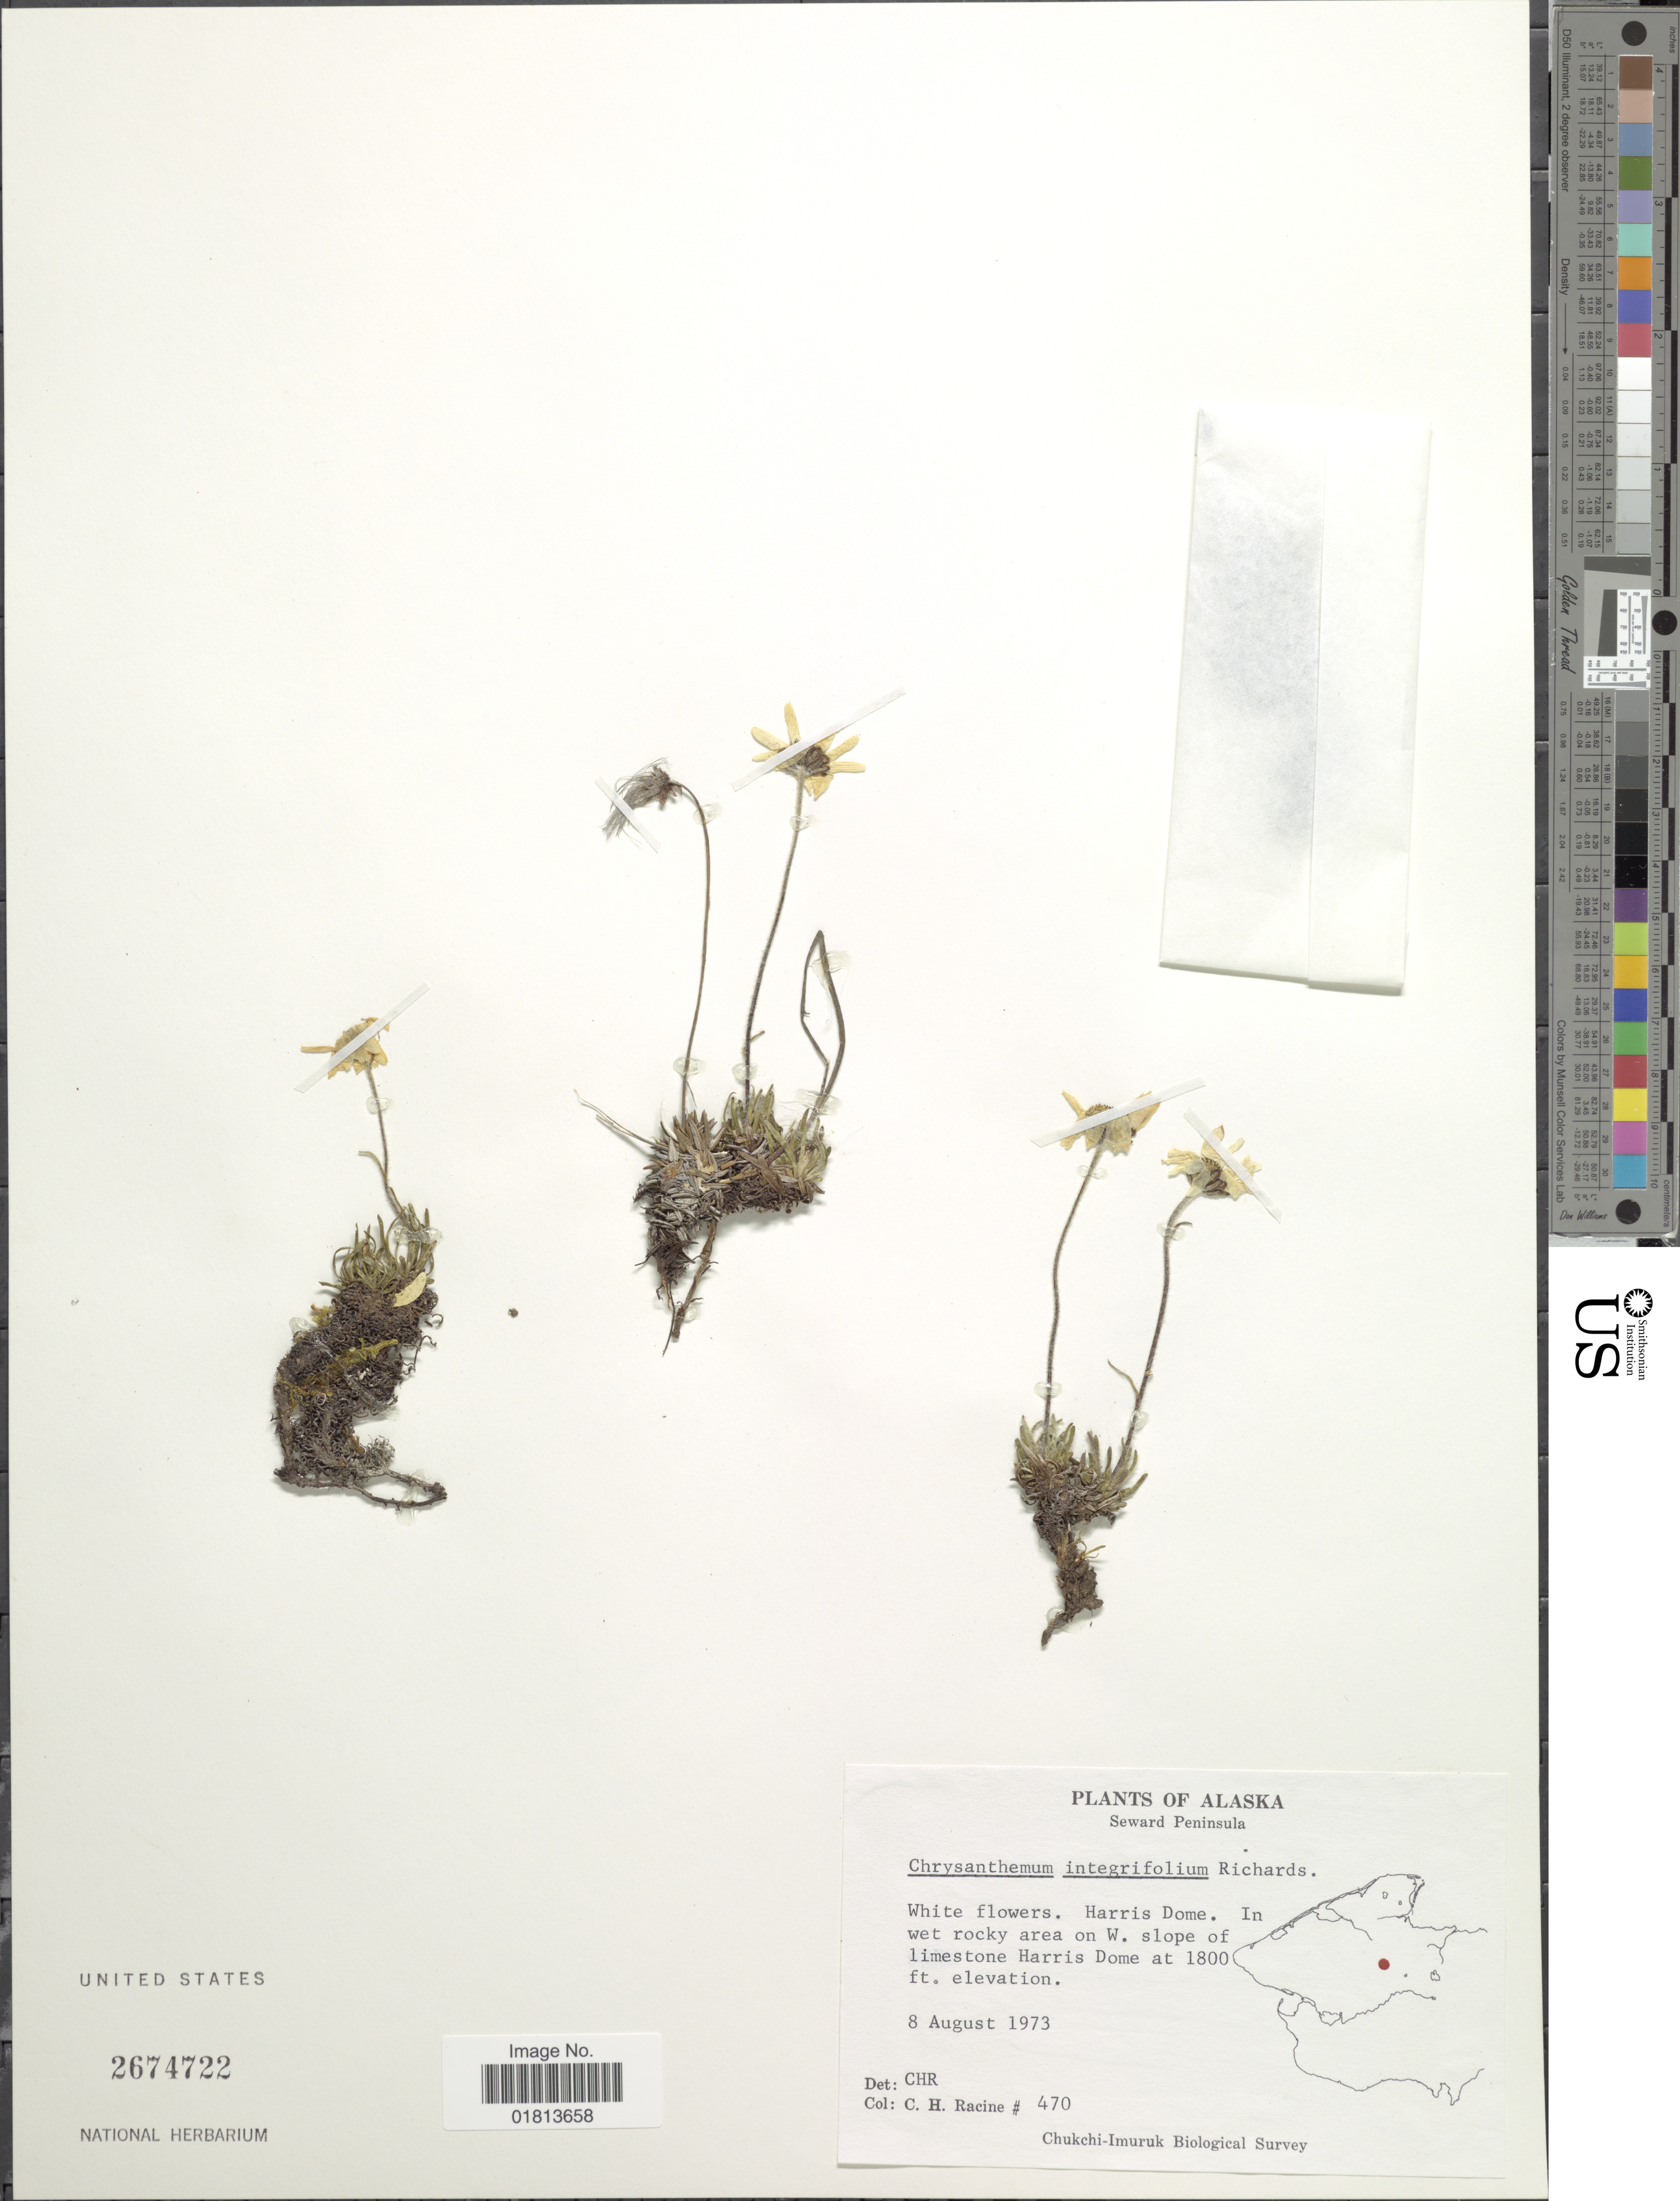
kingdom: Plantae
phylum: Tracheophyta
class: Magnoliopsida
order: Asterales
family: Asteraceae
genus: Dendranthema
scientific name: Dendranthema integrifolium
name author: (Richardson) Tzvelev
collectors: C. Racine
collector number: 470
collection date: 1973-08-08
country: United States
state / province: Alaska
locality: Seward Peninsula, Harris Dome, In wet rocky area on W. slope of limestone Harris Dome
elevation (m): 549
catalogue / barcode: US 2674722